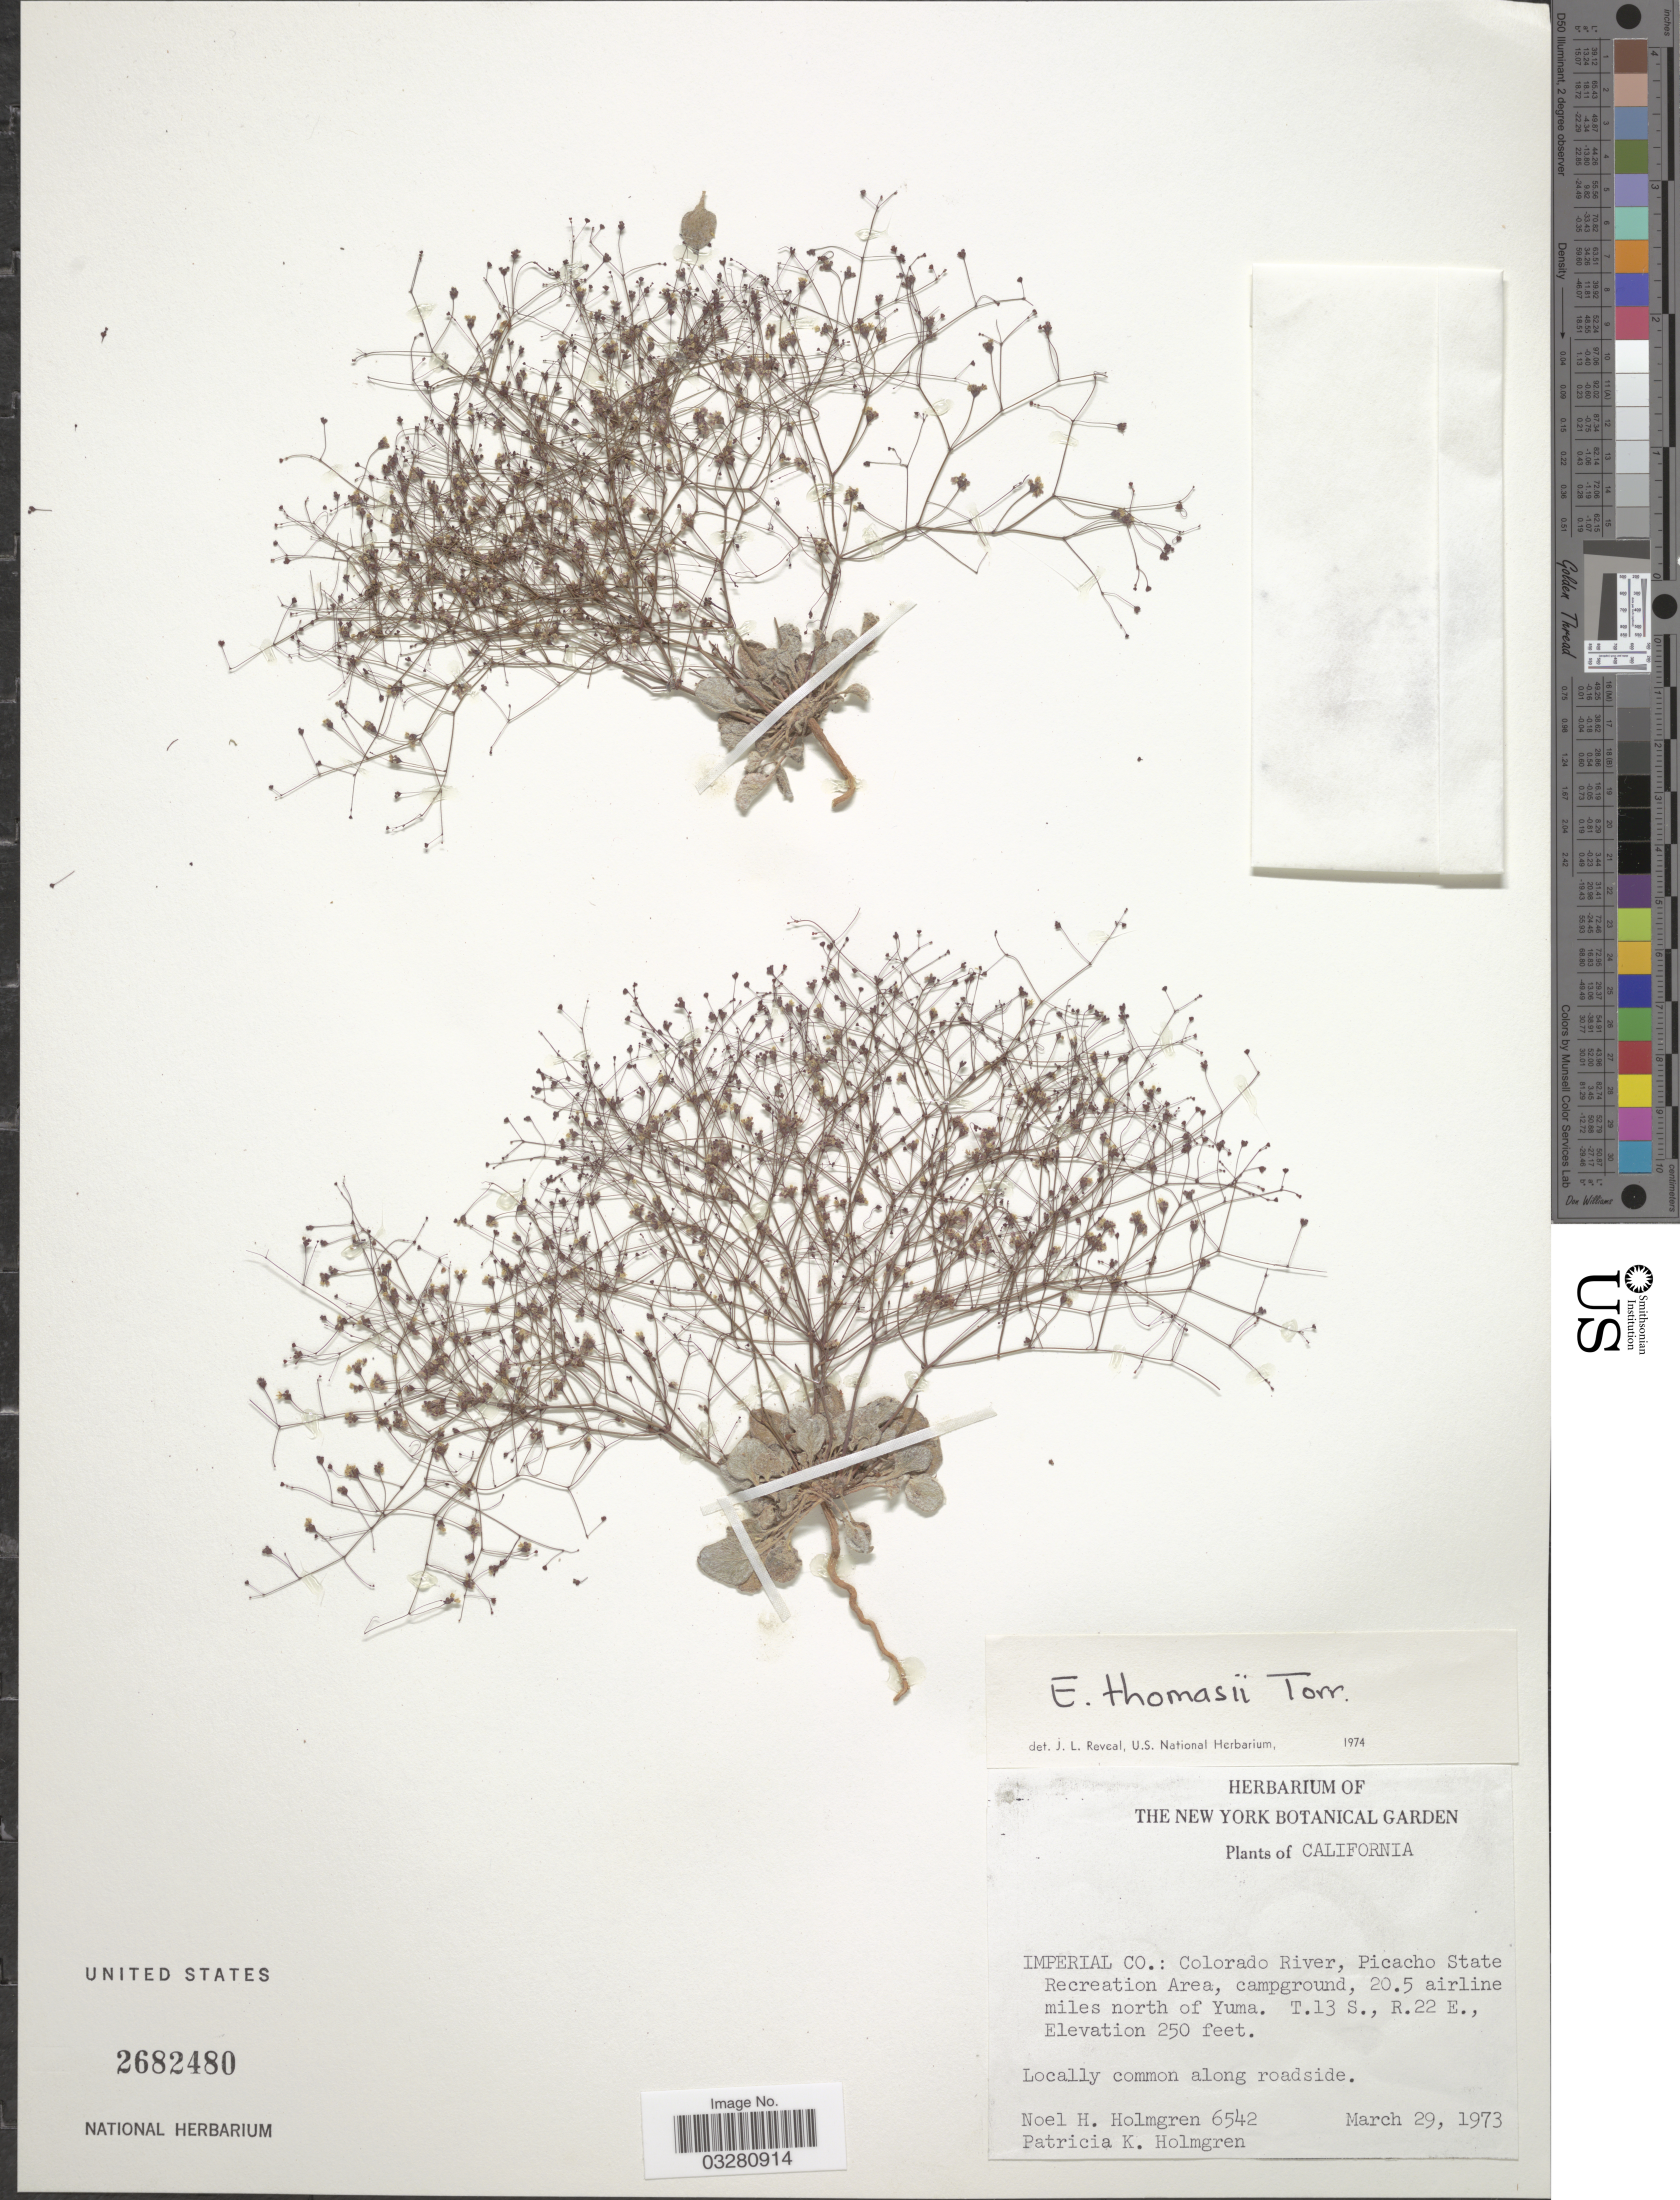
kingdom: Plantae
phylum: Tracheophyta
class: Magnoliopsida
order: Caryophyllales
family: Polygonaceae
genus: Eriogonum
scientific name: Eriogonum thomasii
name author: Torr.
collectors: N. H. Holmgren & P. K. Holmgren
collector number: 6542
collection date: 1973-03-29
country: United States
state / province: California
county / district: Imperial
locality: Imperial Co.: Colorado River, Picacho State Recreation Area, campground, 20.5 airline miles north of Yuma. T.13S., R.22E.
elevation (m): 76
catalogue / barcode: US 2682480